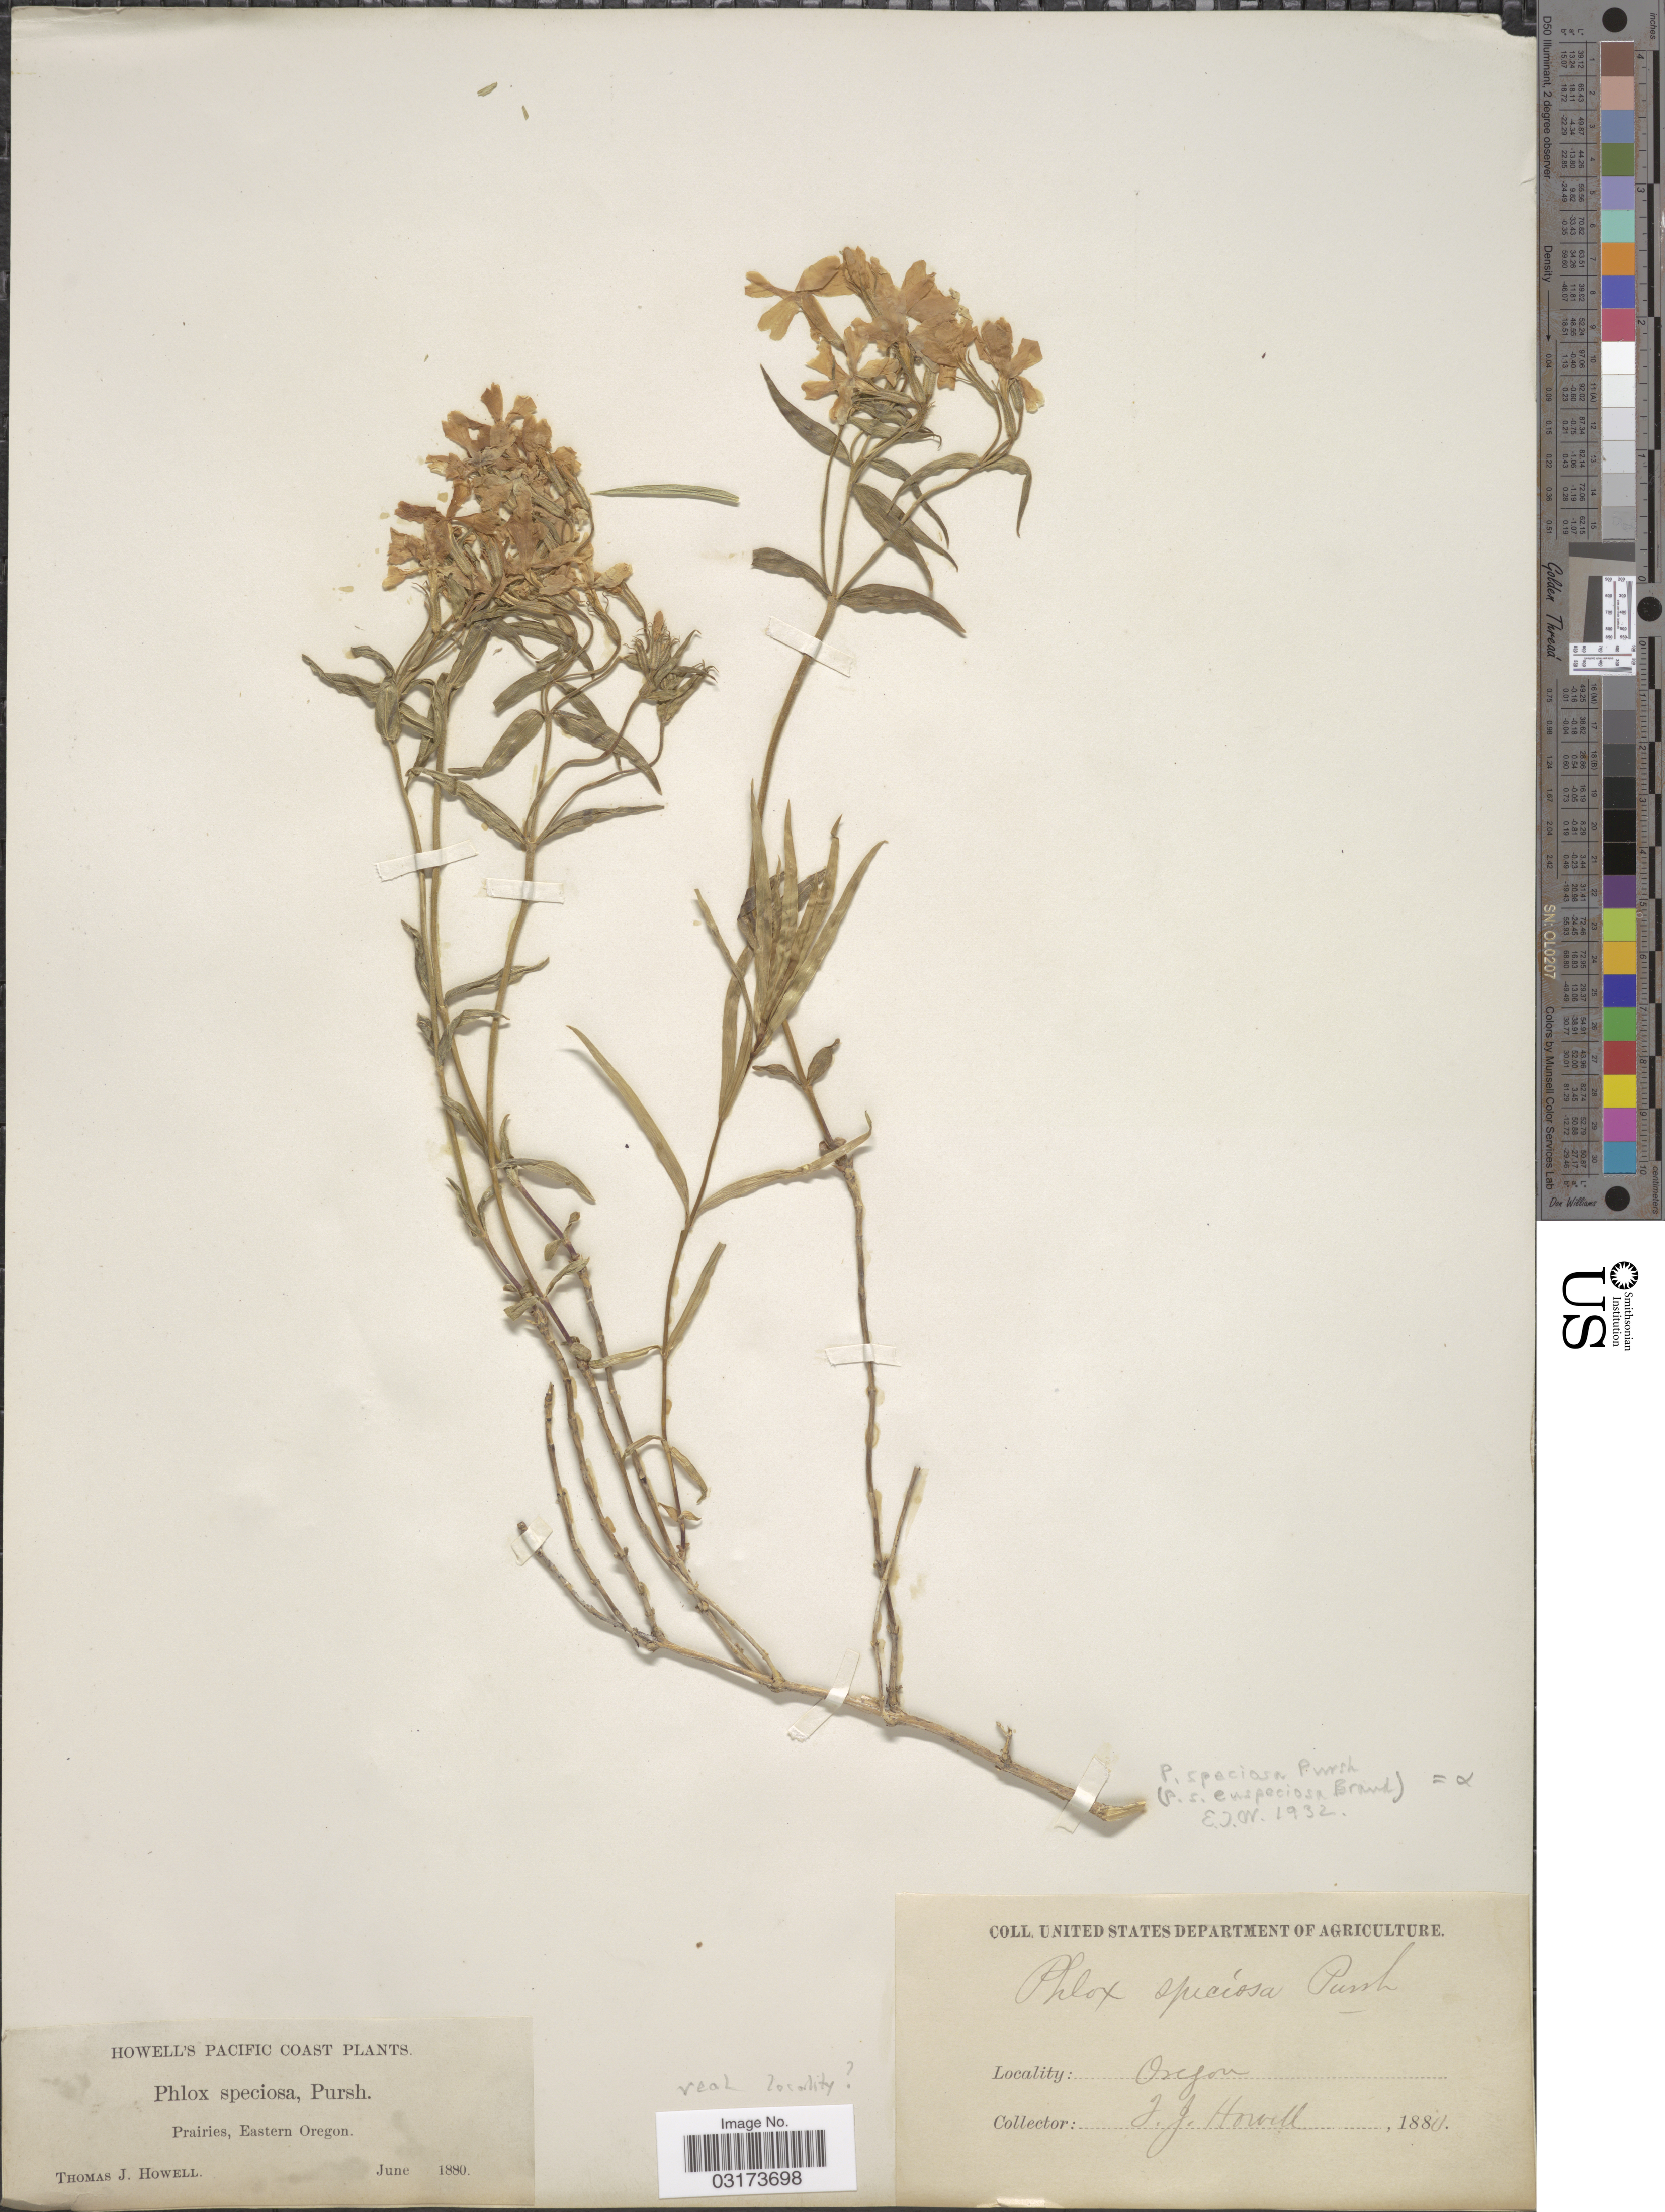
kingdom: Plantae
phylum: Tracheophyta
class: Magnoliopsida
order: Ericales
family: Polemoniaceae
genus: Phlox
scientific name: Phlox speciosa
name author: Pursh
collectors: T. J. Howell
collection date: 1880-06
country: United States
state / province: Oregon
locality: Prairies, Eastern Oregon. Pacific Coast.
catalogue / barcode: US 103101